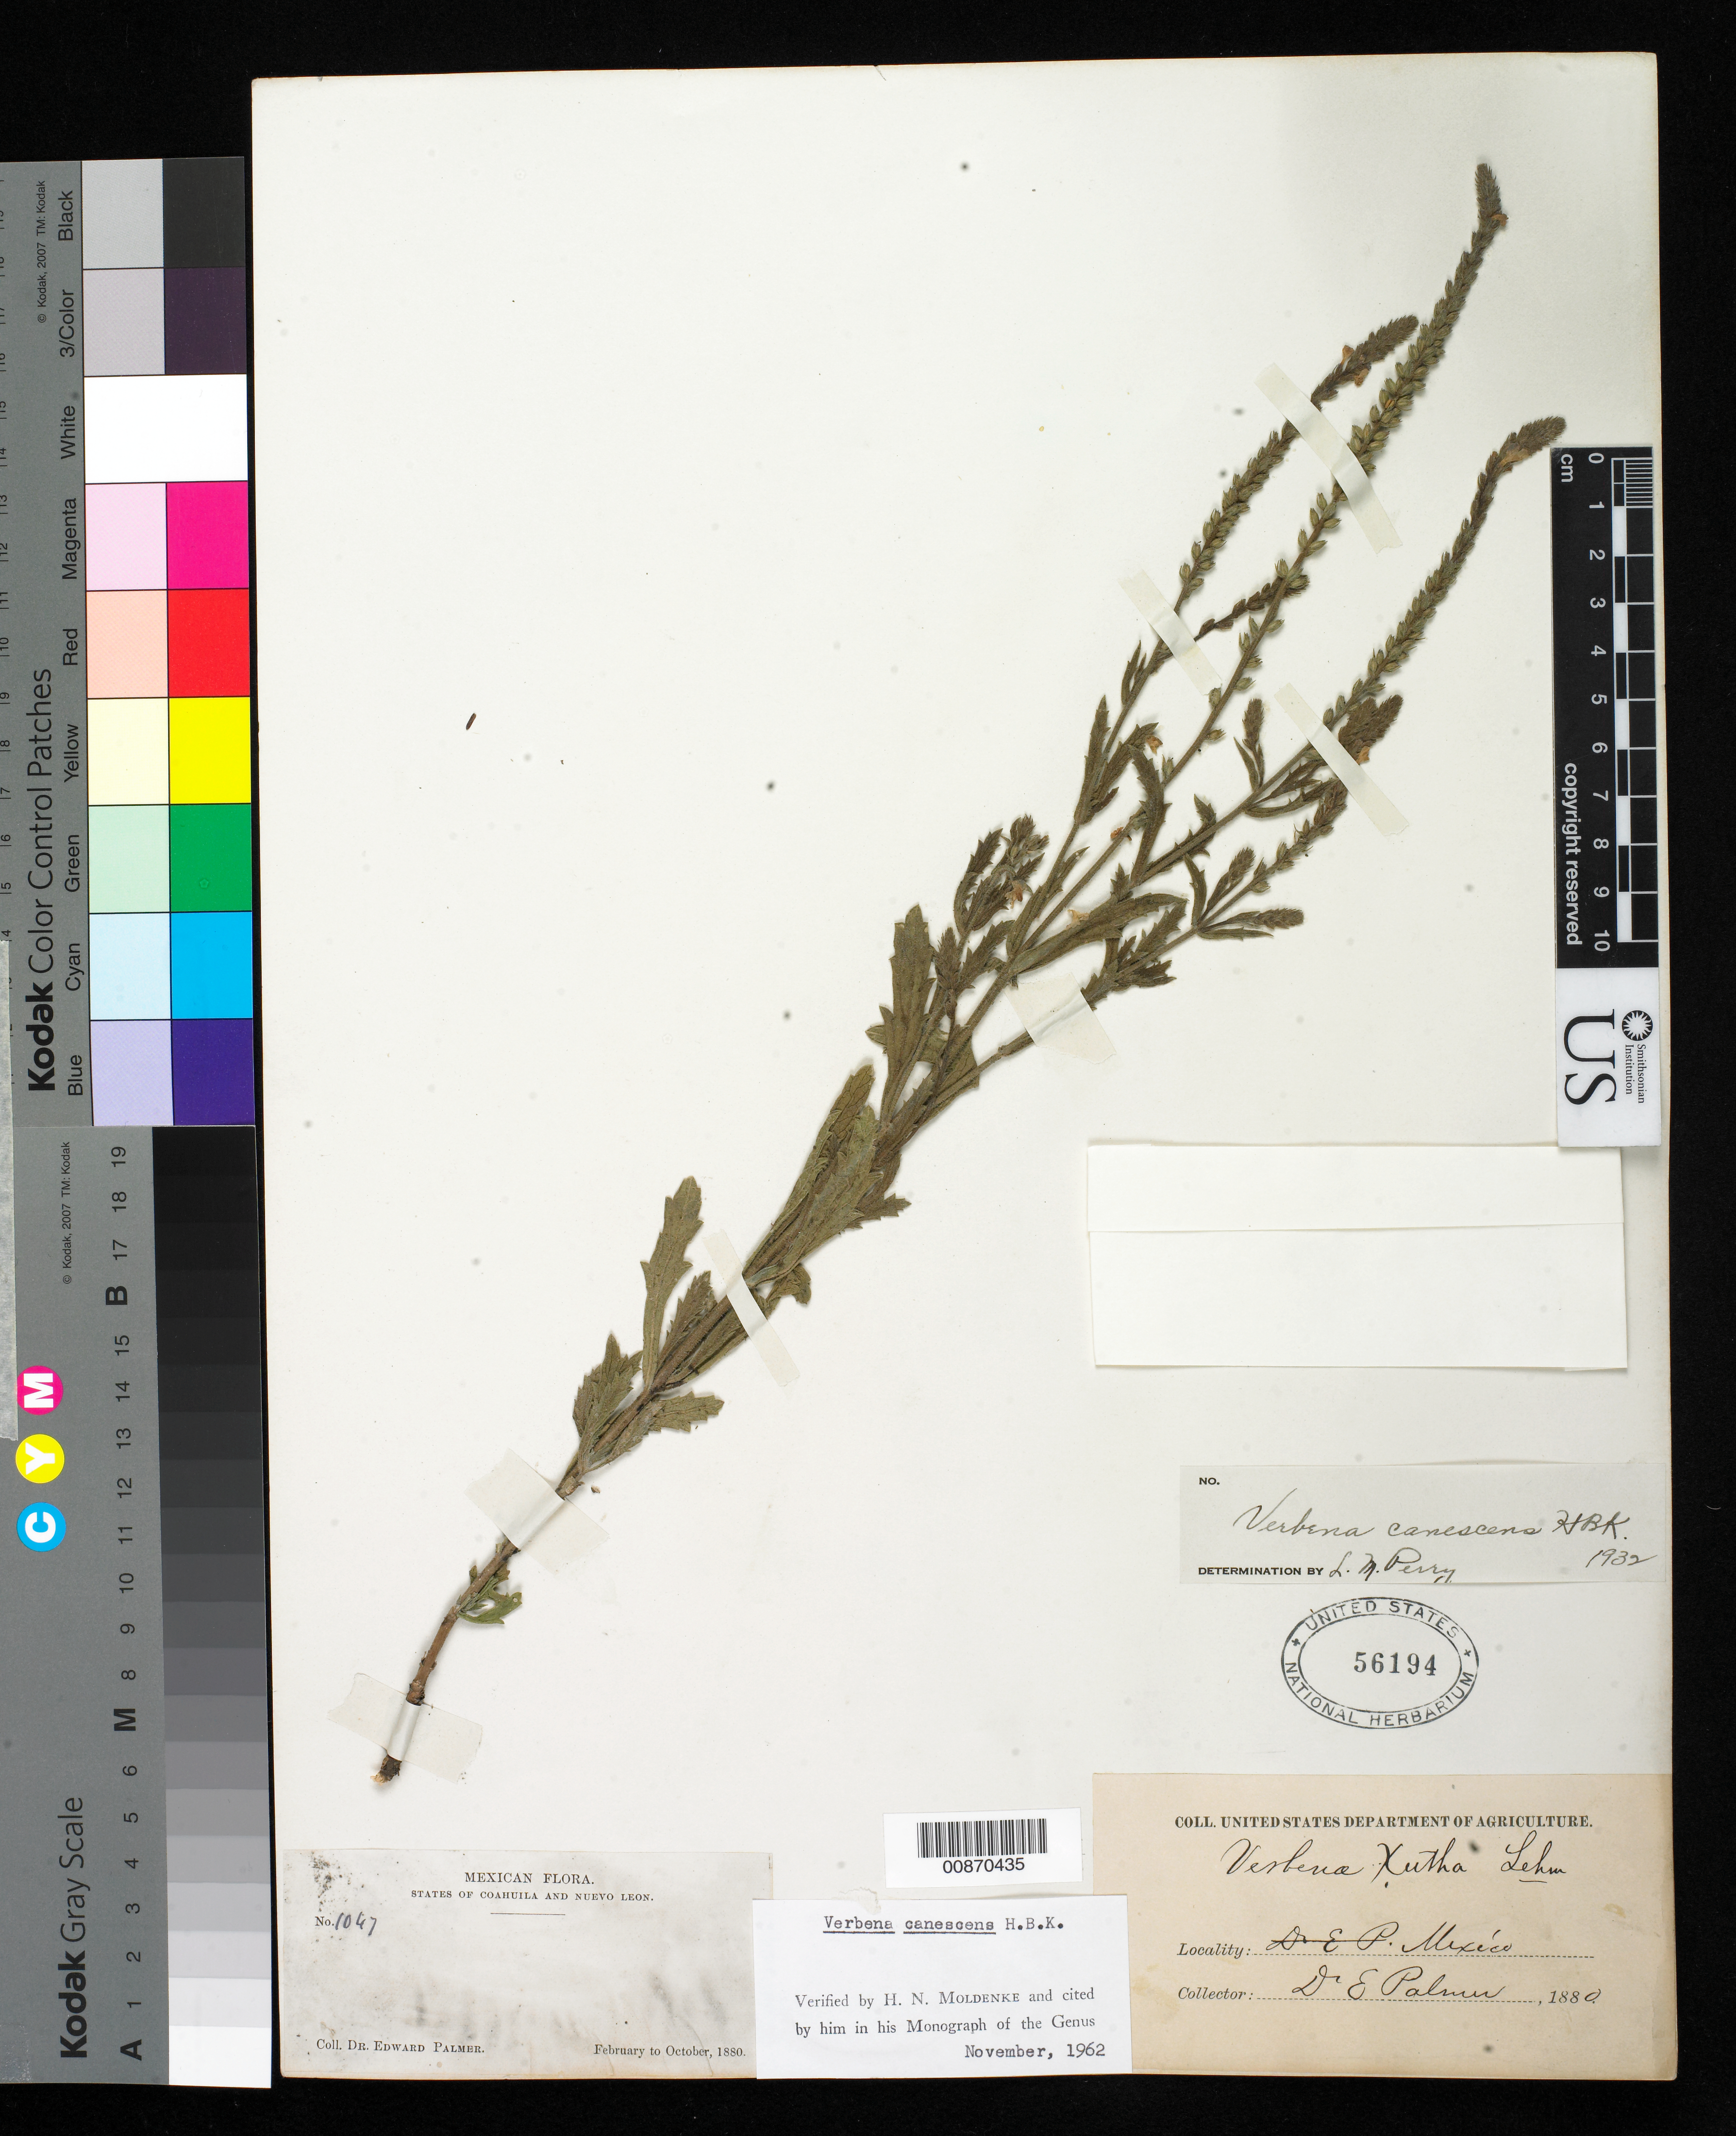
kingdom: Plantae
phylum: Tracheophyta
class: Magnoliopsida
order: Lamiales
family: Verbenaceae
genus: Verbena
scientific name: Verbena canescens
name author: Kunth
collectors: E. Palmer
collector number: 1047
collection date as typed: Feb 1880 to -- Oct 1880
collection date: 1880-02/1880-10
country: Mexico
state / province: Coahuila / Nuevo León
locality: States of Coahuila and Nuevo León.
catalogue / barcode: US 56194